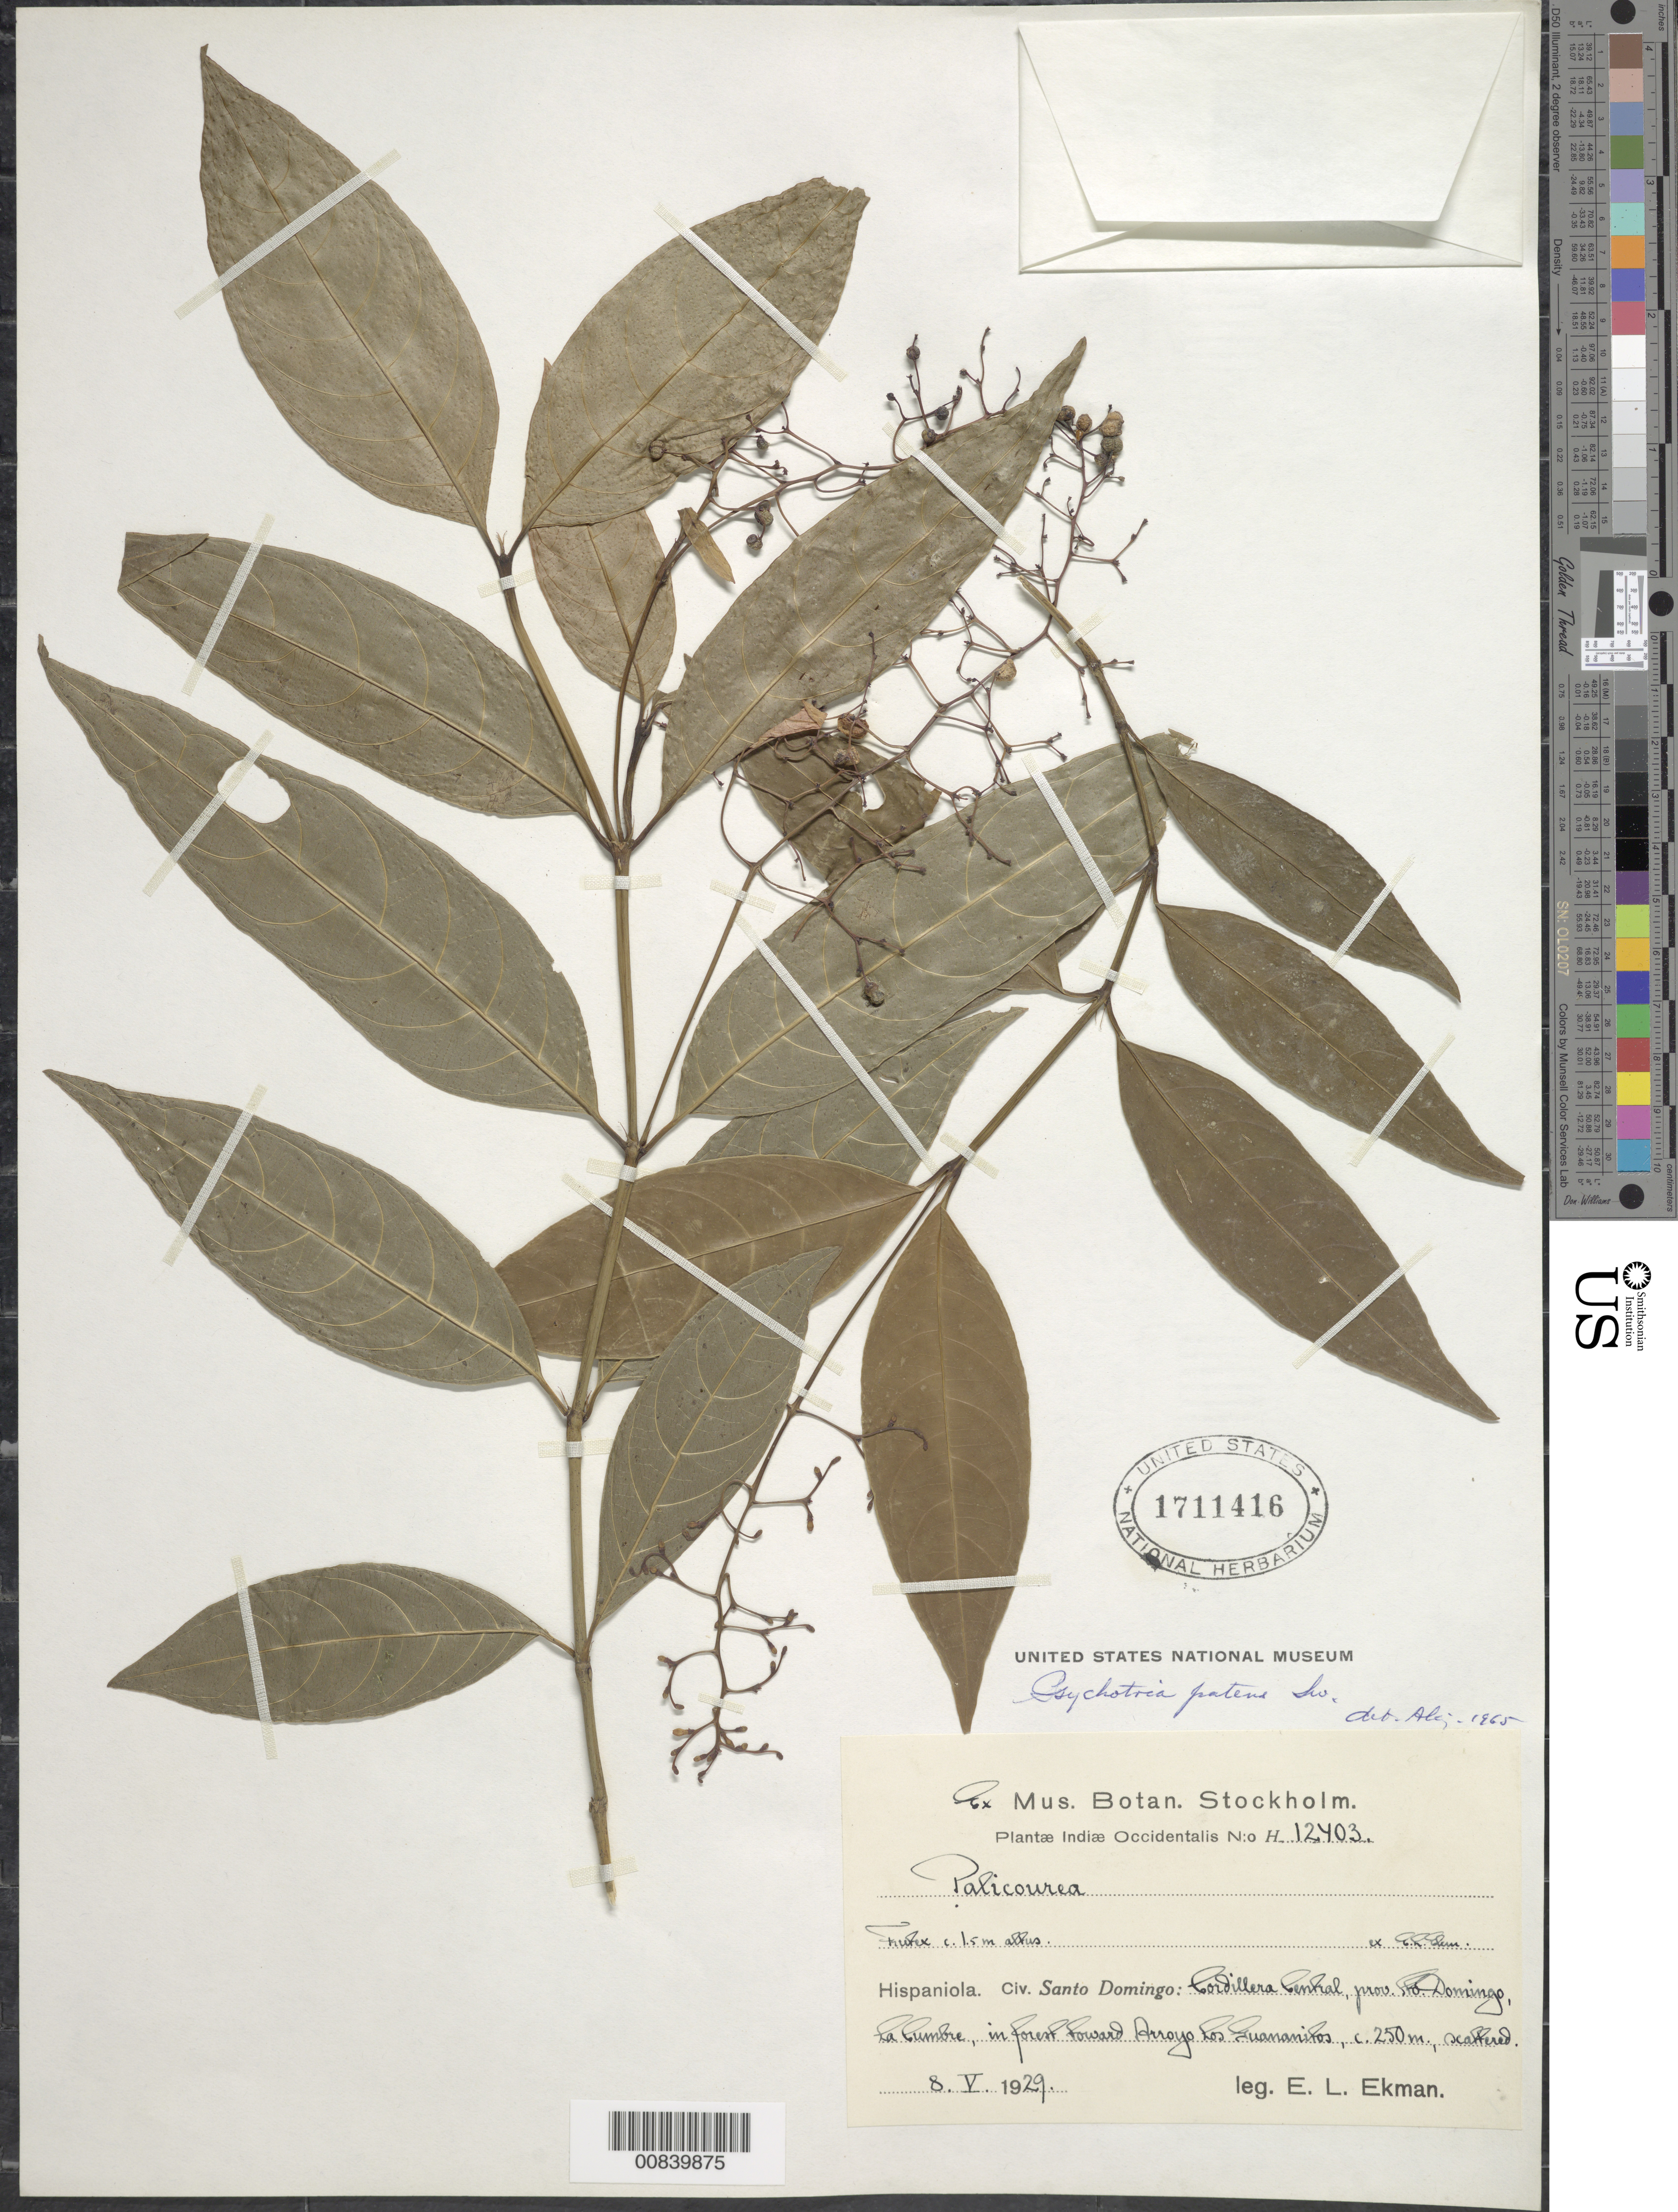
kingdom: Plantae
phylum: Tracheophyta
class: Magnoliopsida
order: Gentianales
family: Rubiaceae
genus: Psychotria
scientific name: Psychotria patens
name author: Sw.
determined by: Alg., Bro.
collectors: E. L. Ekman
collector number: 12403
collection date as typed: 08 May 1929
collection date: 1929-05-08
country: Dominican Republic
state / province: Distrito Nacional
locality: ("Hispaniola"). Civ. Santo Domingo: Cordillera Central. La Cumbre. Toward Arroyo Los Guananitos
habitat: In forest near arroyo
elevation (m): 250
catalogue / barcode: US 1711416